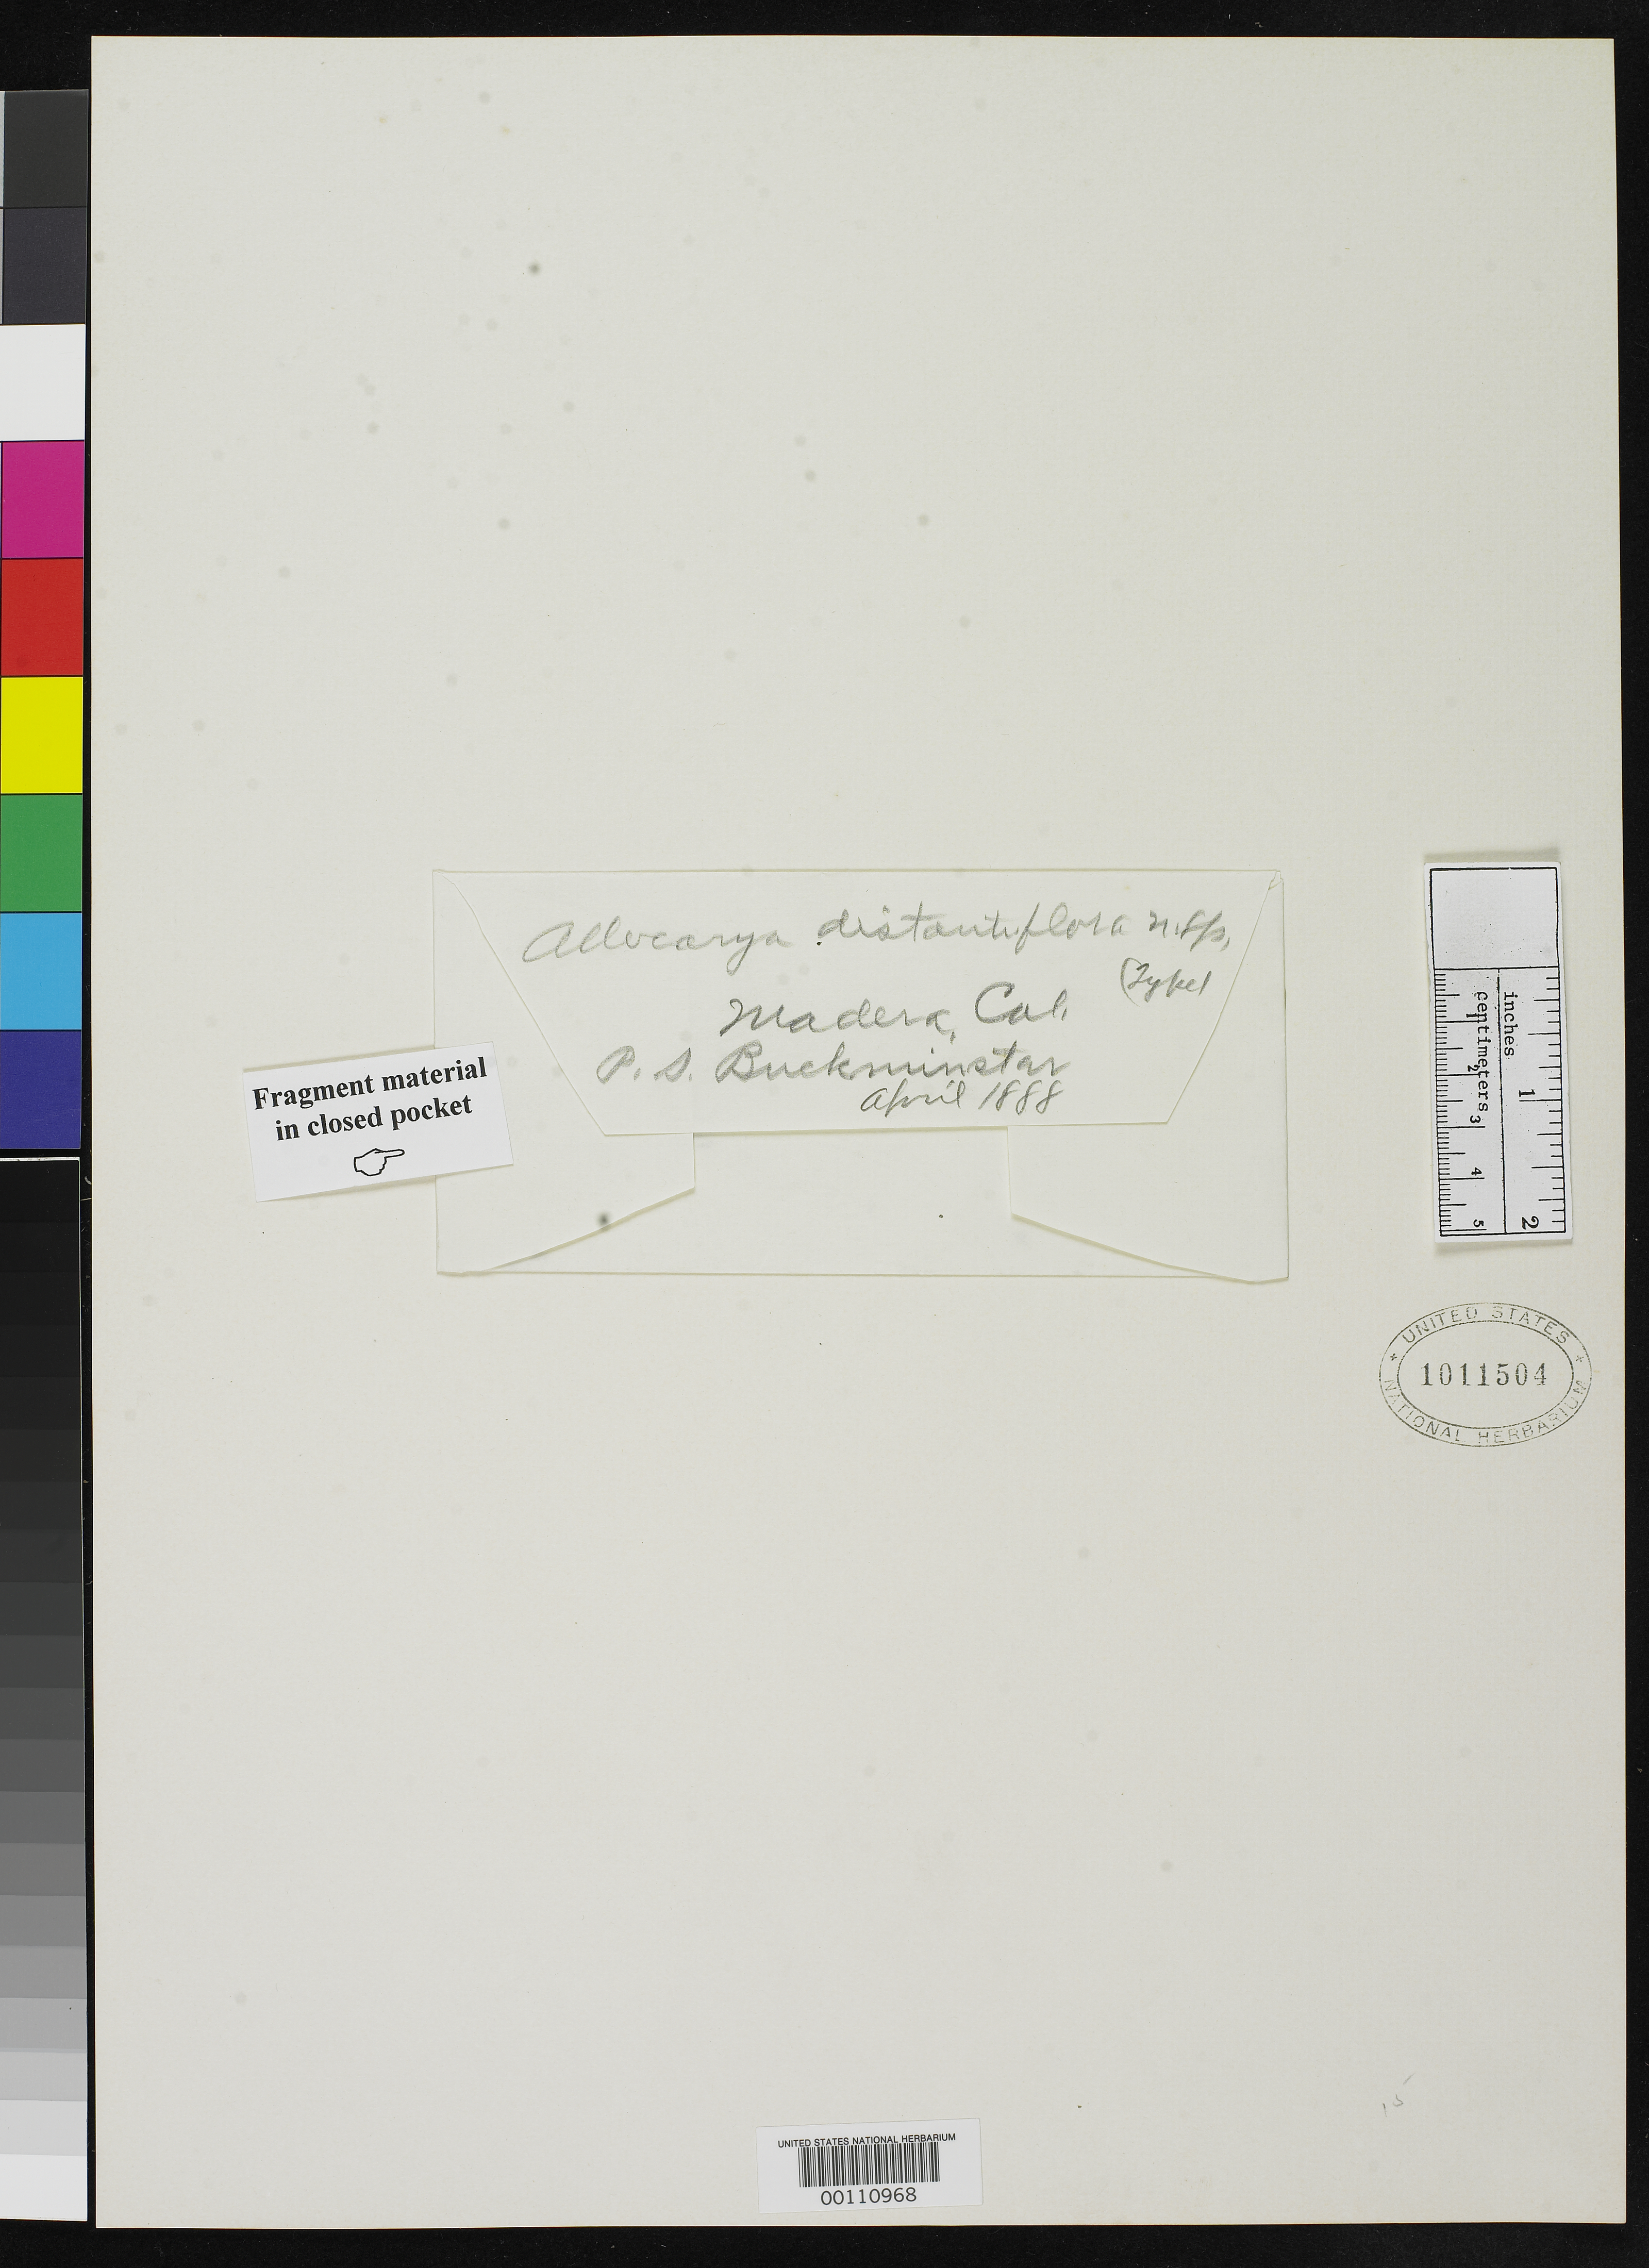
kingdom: Plantae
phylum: Tracheophyta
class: Magnoliopsida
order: Boraginales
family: Boraginaceae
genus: Allocarya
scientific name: Allocarya distantiflora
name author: Piper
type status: Isotype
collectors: P. Buckminster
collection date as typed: Apr 1888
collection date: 1888-04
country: United States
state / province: California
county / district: Madera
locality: Madera.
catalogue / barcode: US 1011504